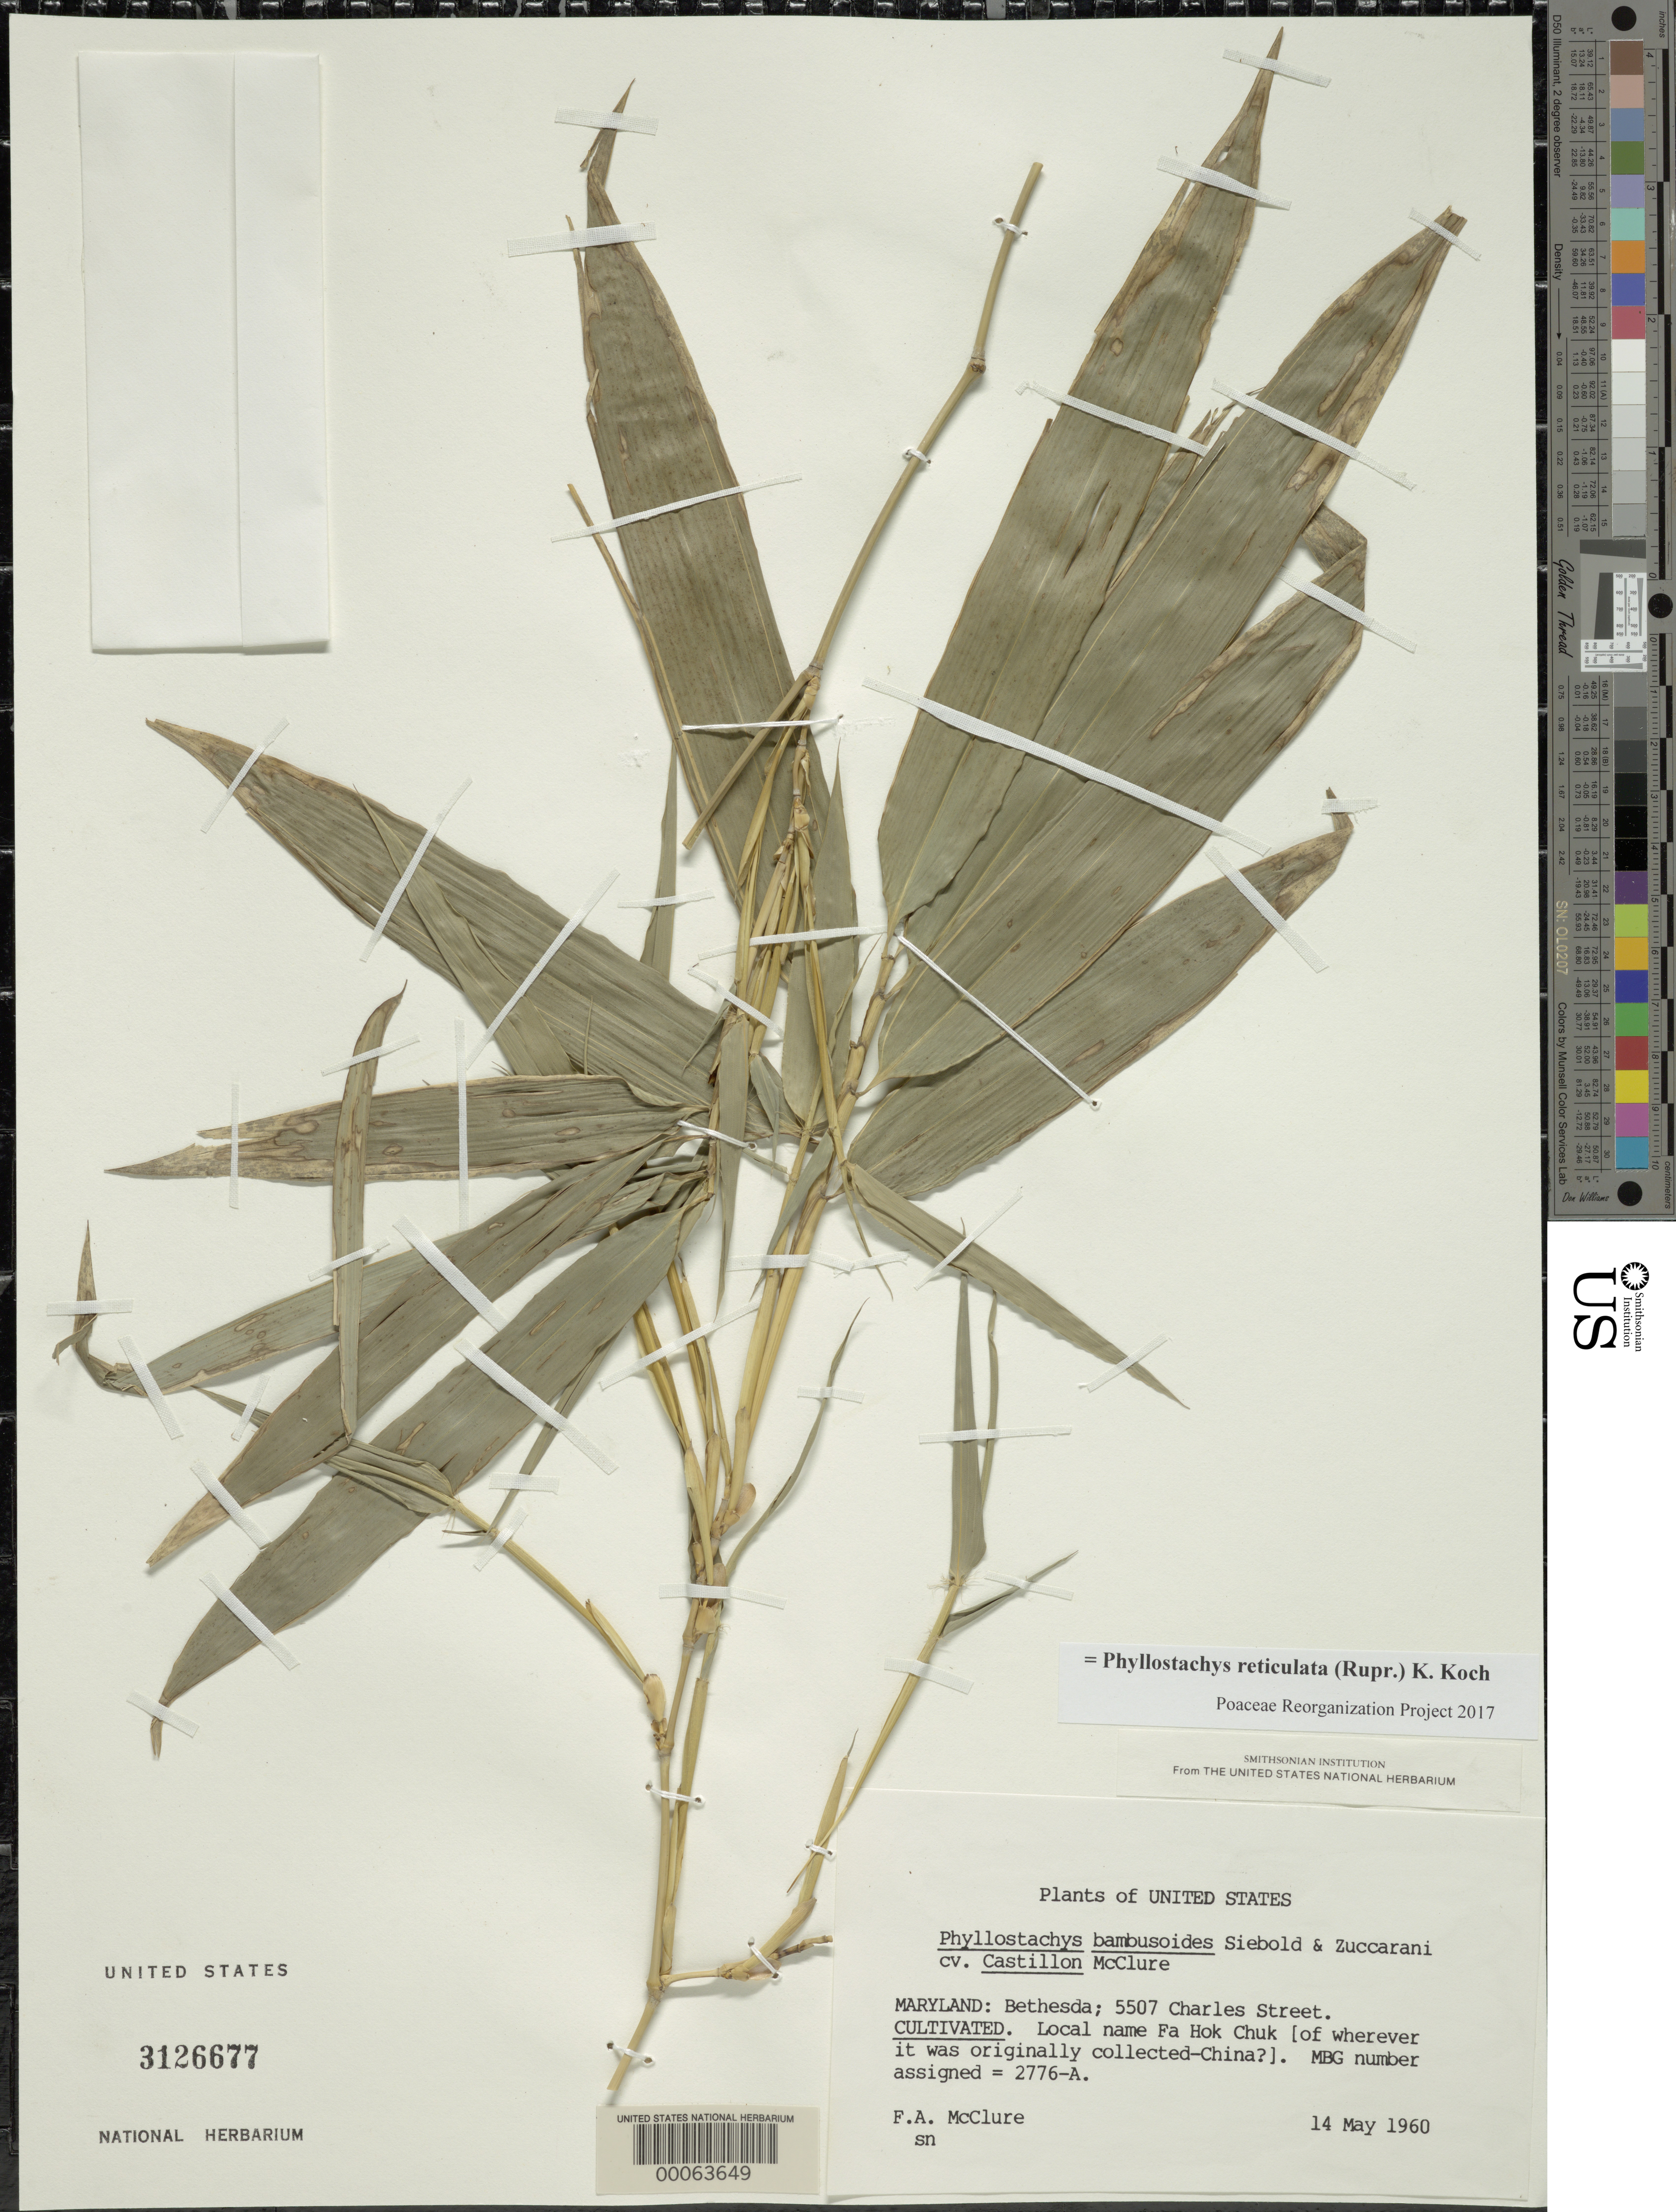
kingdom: Plantae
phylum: Tracheophyta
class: Liliopsida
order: Poales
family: Poaceae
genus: Phyllostachys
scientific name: Phyllostachys reticulata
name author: (Rupr.) K. Koch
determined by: Poaceae Reorganization Project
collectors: F. A. McClure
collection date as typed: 14 May 1960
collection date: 1960-05-14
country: United States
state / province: Maryland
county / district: Montgomery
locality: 5507 Charles Street, Bethesda (McClure's garden)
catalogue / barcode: US 3126677